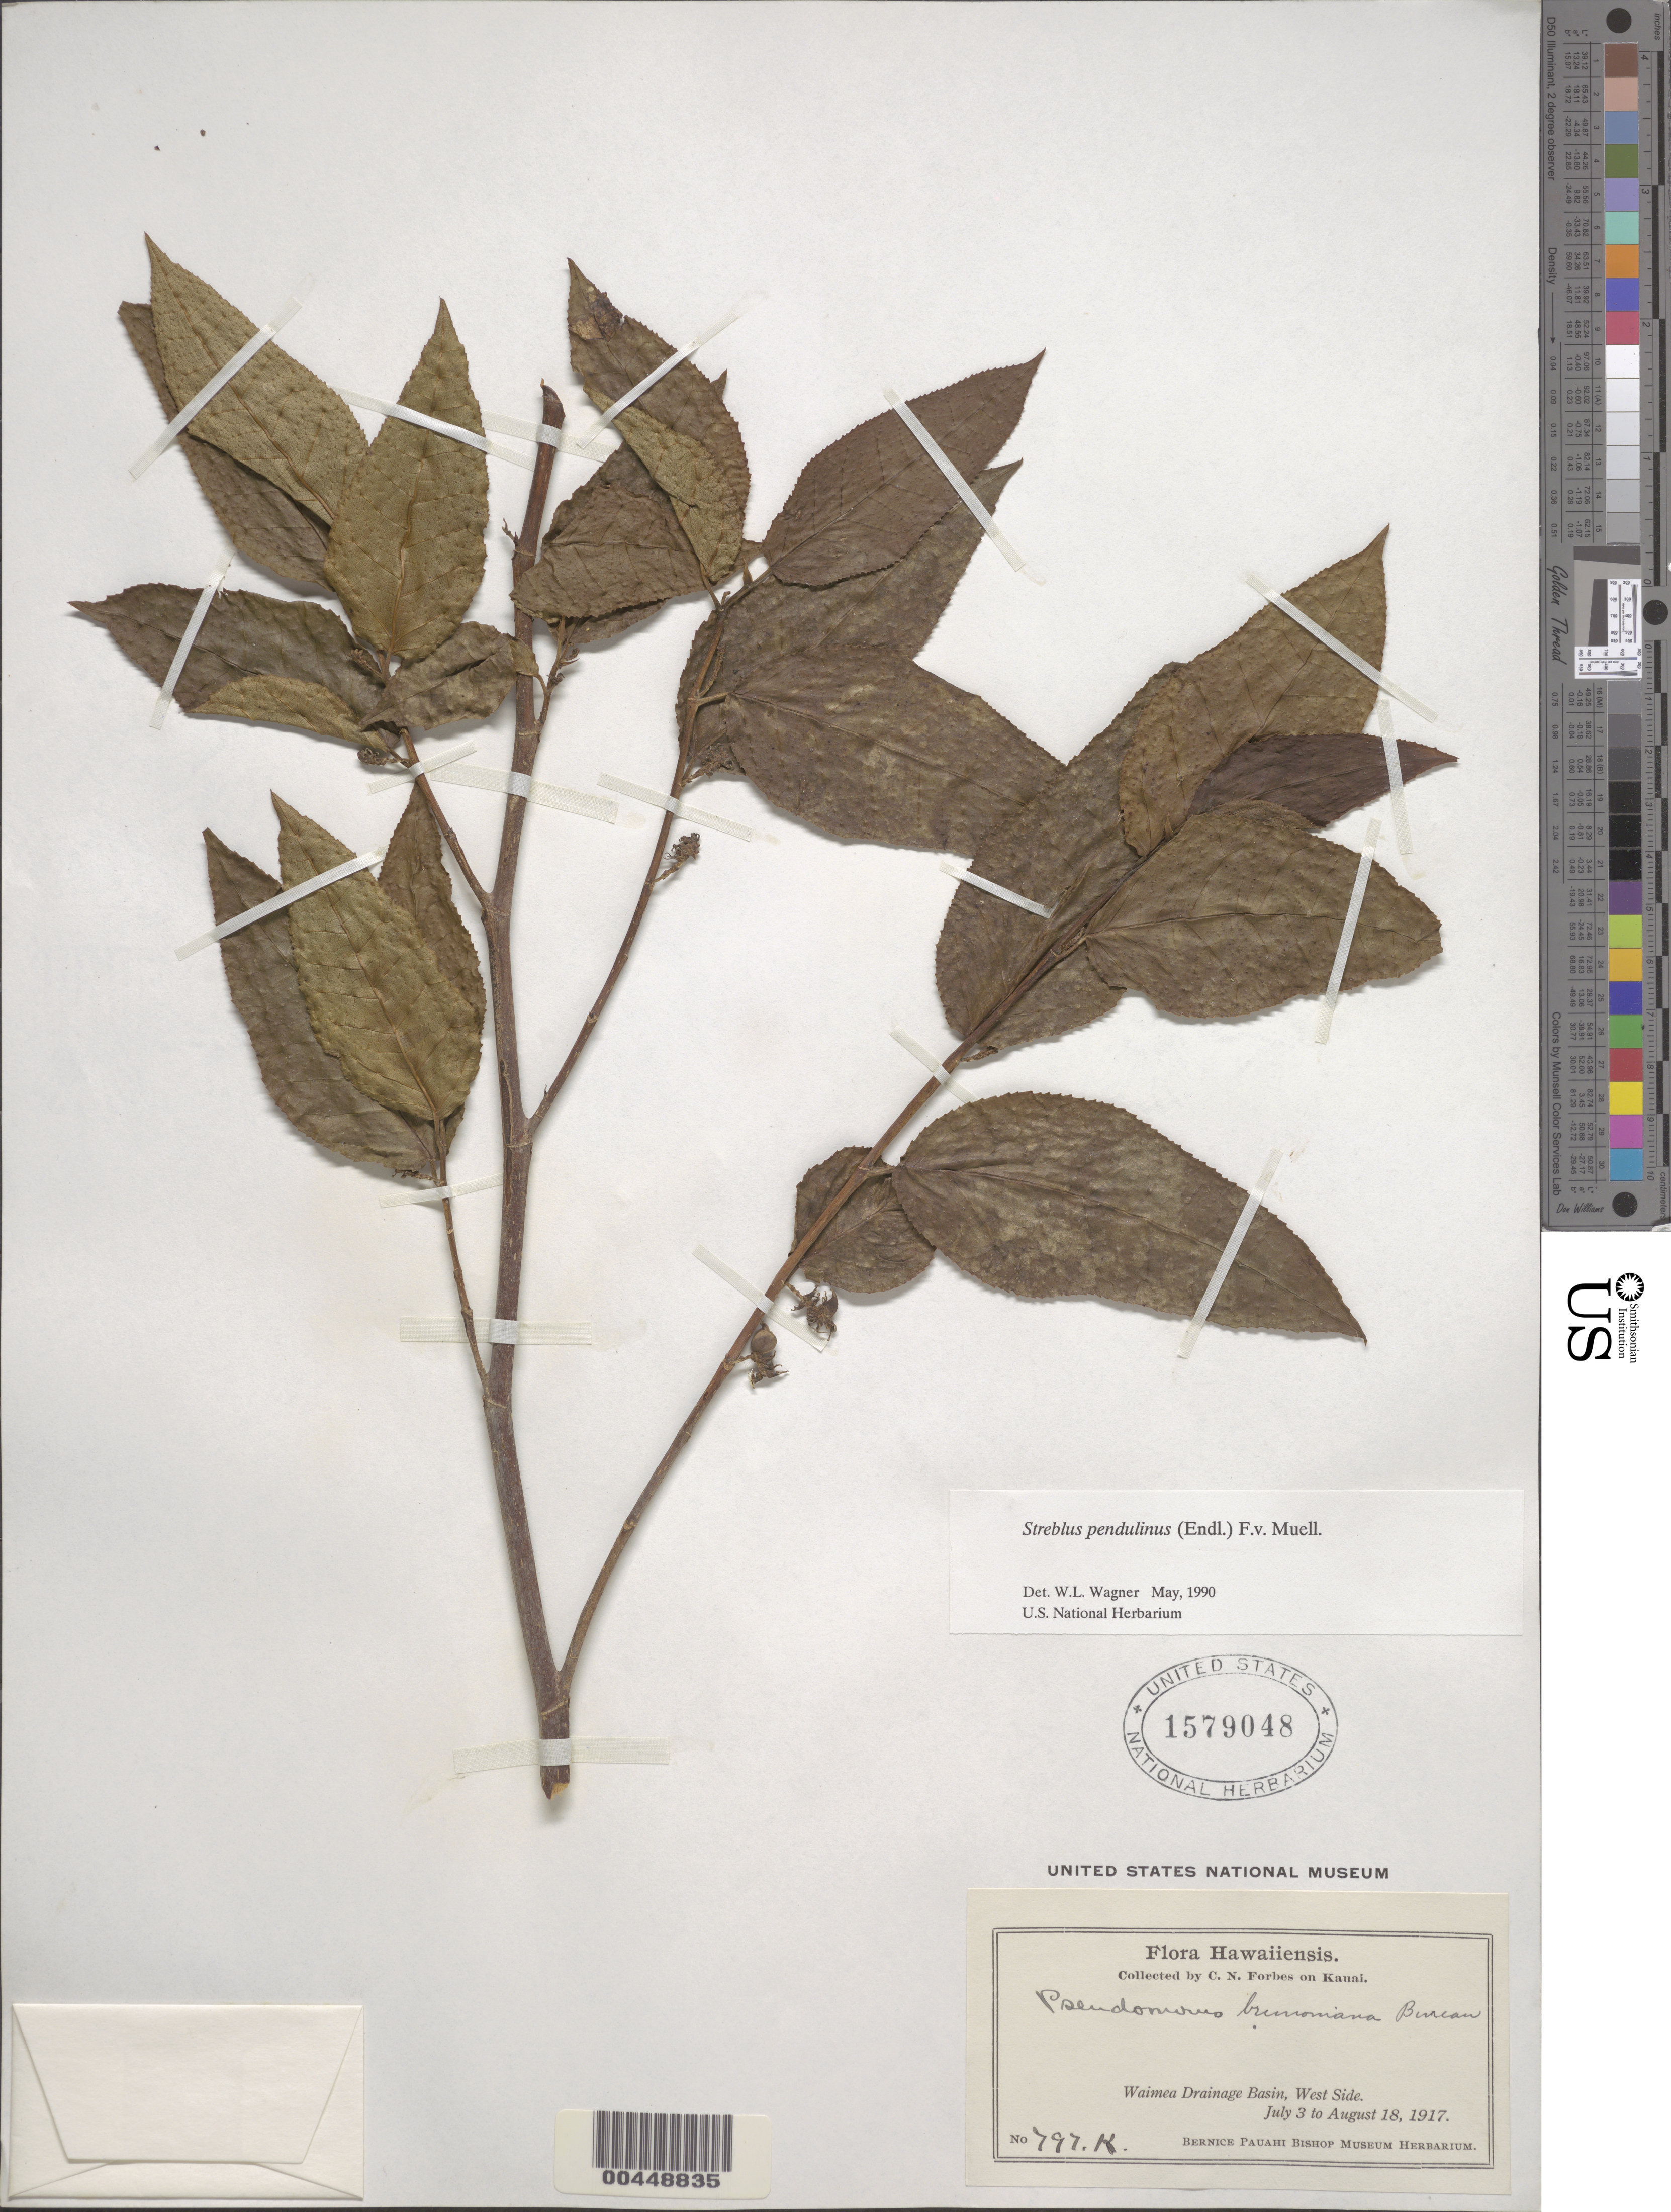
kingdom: Plantae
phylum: Tracheophyta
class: Magnoliopsida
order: Rosales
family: Moraceae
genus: Paratrophis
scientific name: Paratrophis pendulina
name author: (Endl.) E. M. Gardner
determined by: Wagner, W. L., (BOT), Smithsonian Institution - National Museum of Natural History (UNITED STATES)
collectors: C. N. Forbes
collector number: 797.K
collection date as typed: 3 Jul 1917 to 18 Aug 1917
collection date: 1917-07-03/1917-08-18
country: United States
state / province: Hawaii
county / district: Kauai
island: Kaua'i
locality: Waimea Drainage Basin, W side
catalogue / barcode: US 1579048